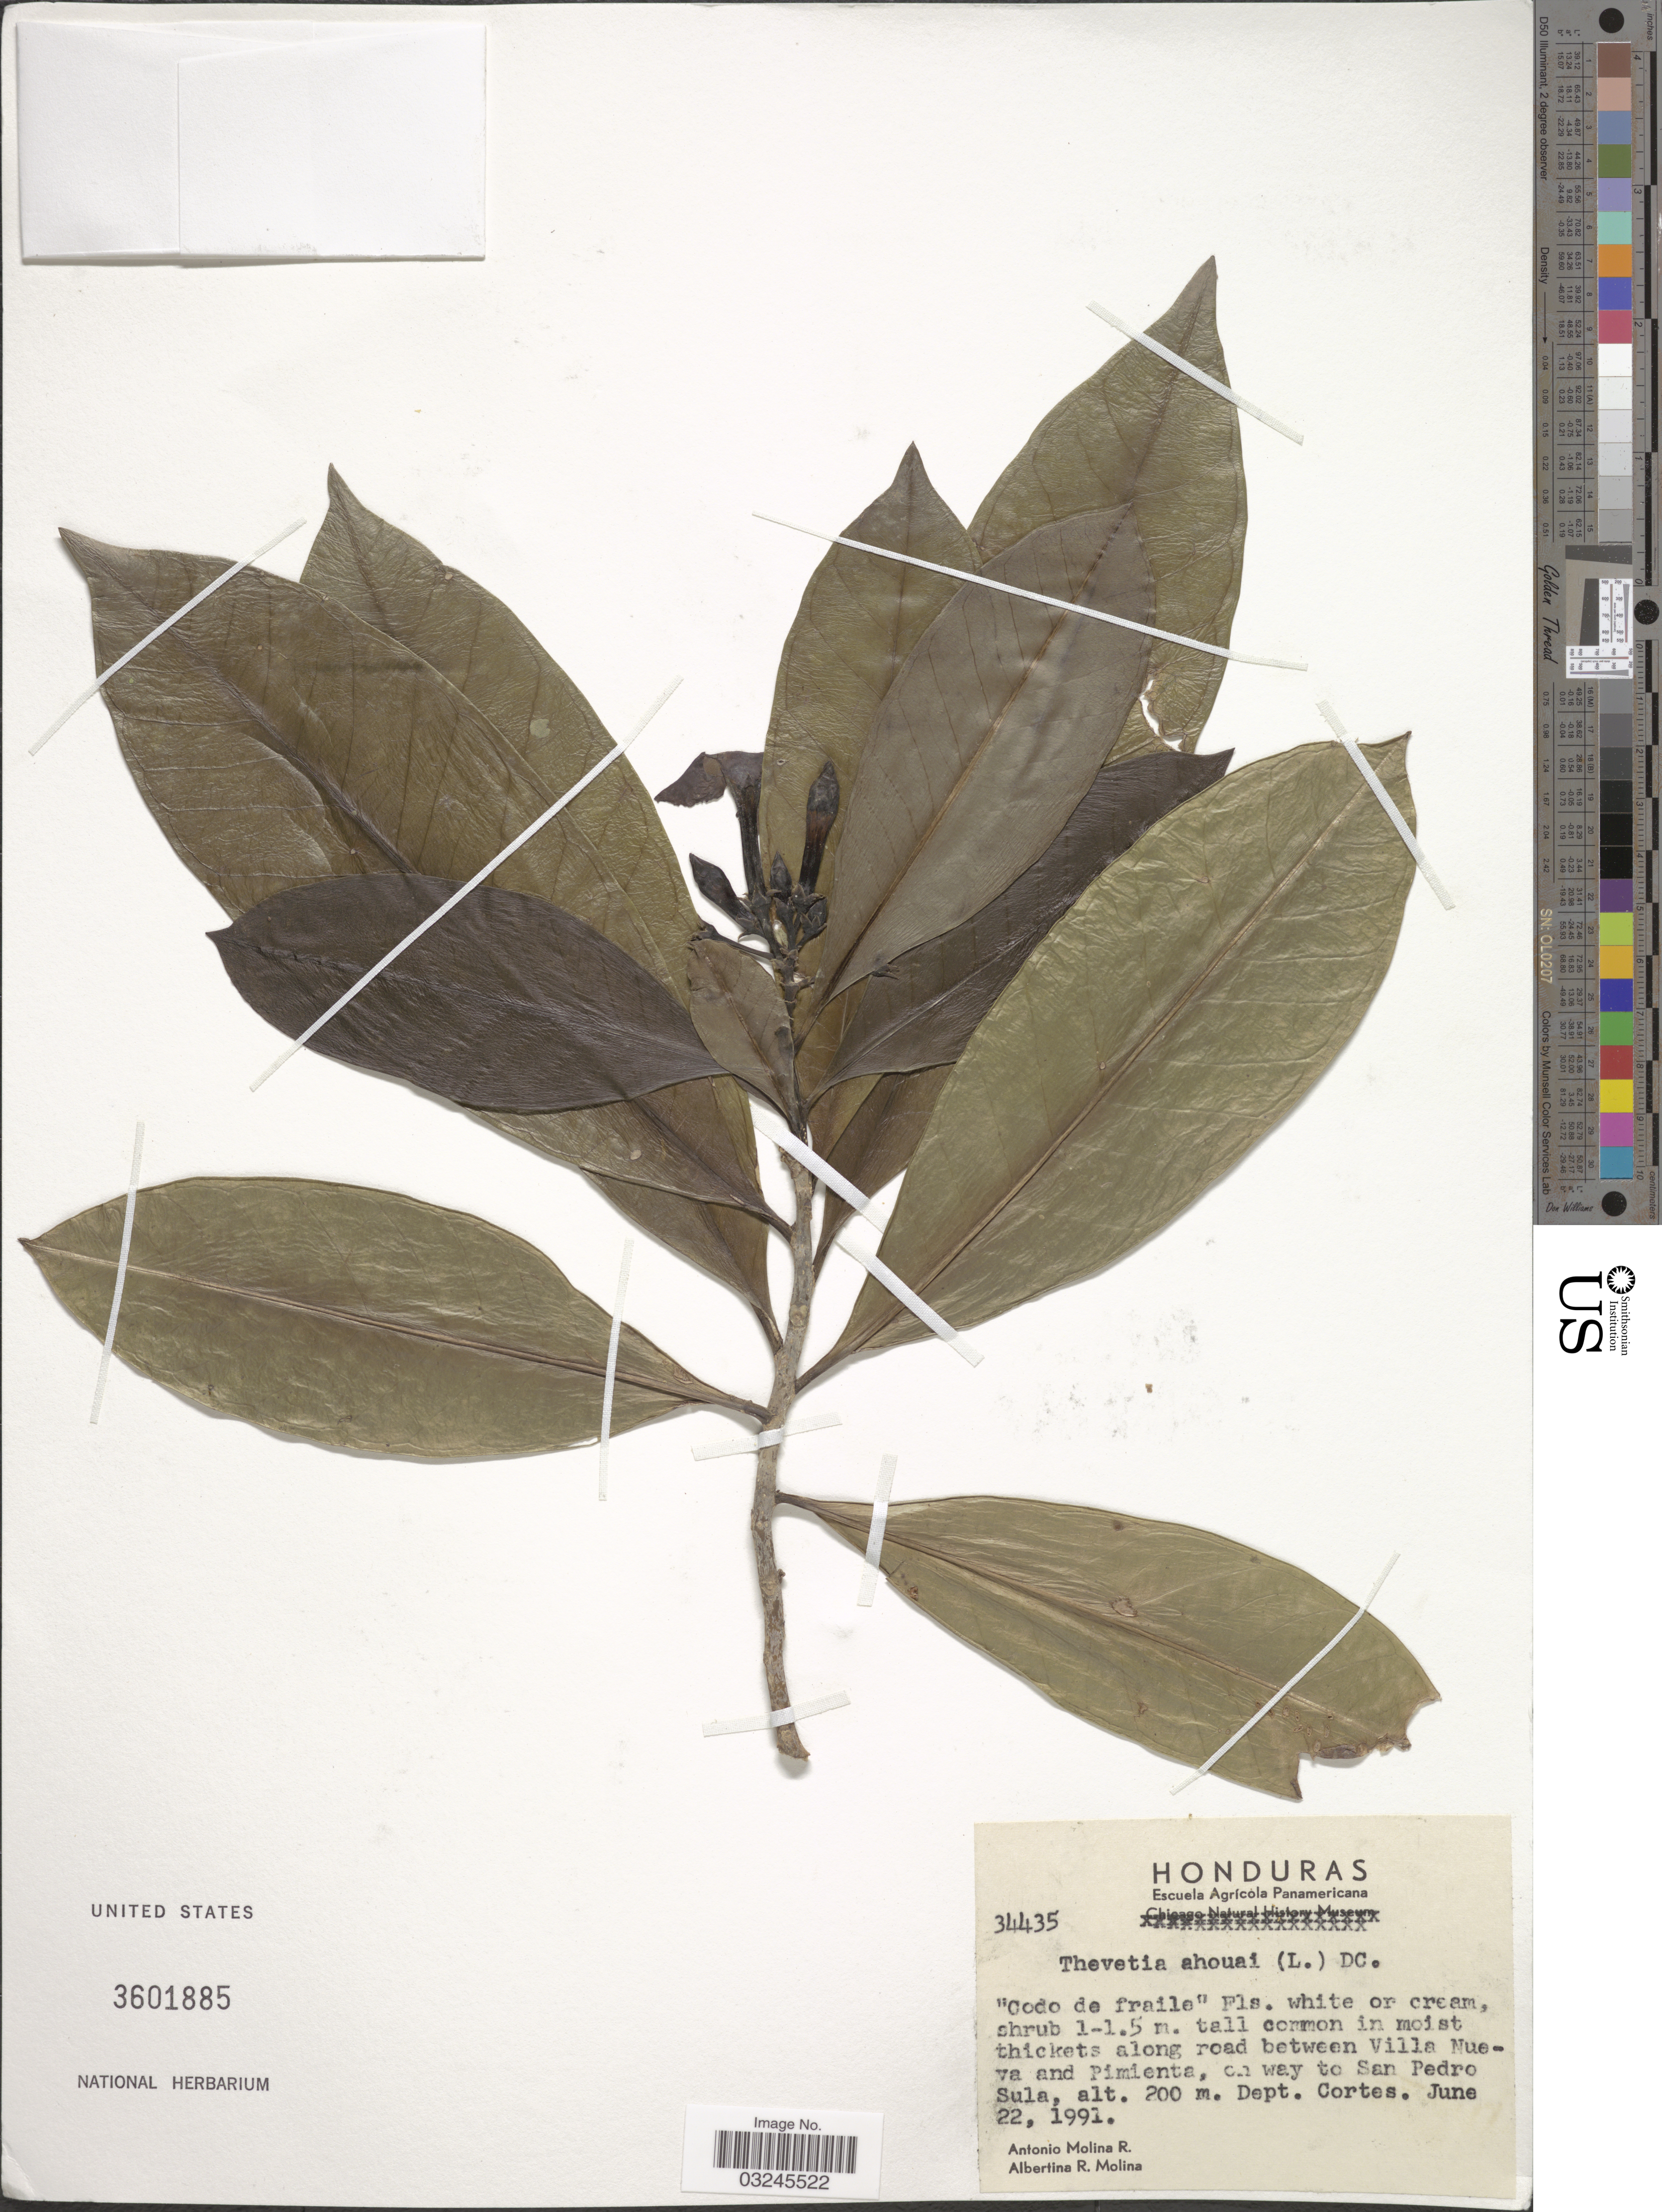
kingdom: Plantae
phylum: Tracheophyta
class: Magnoliopsida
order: Gentianales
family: Apocynaceae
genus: Thevetia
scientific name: Thevetia ahouai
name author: (L.) A. DC.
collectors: A. Molina R. & A. R. Molina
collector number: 34435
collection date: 1991-06-22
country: Honduras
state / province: Cortés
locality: Along road between Villa Nueva and Pimienta, on way to San Pedro Sula. Dept. Cortes.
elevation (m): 200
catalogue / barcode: US 3601885